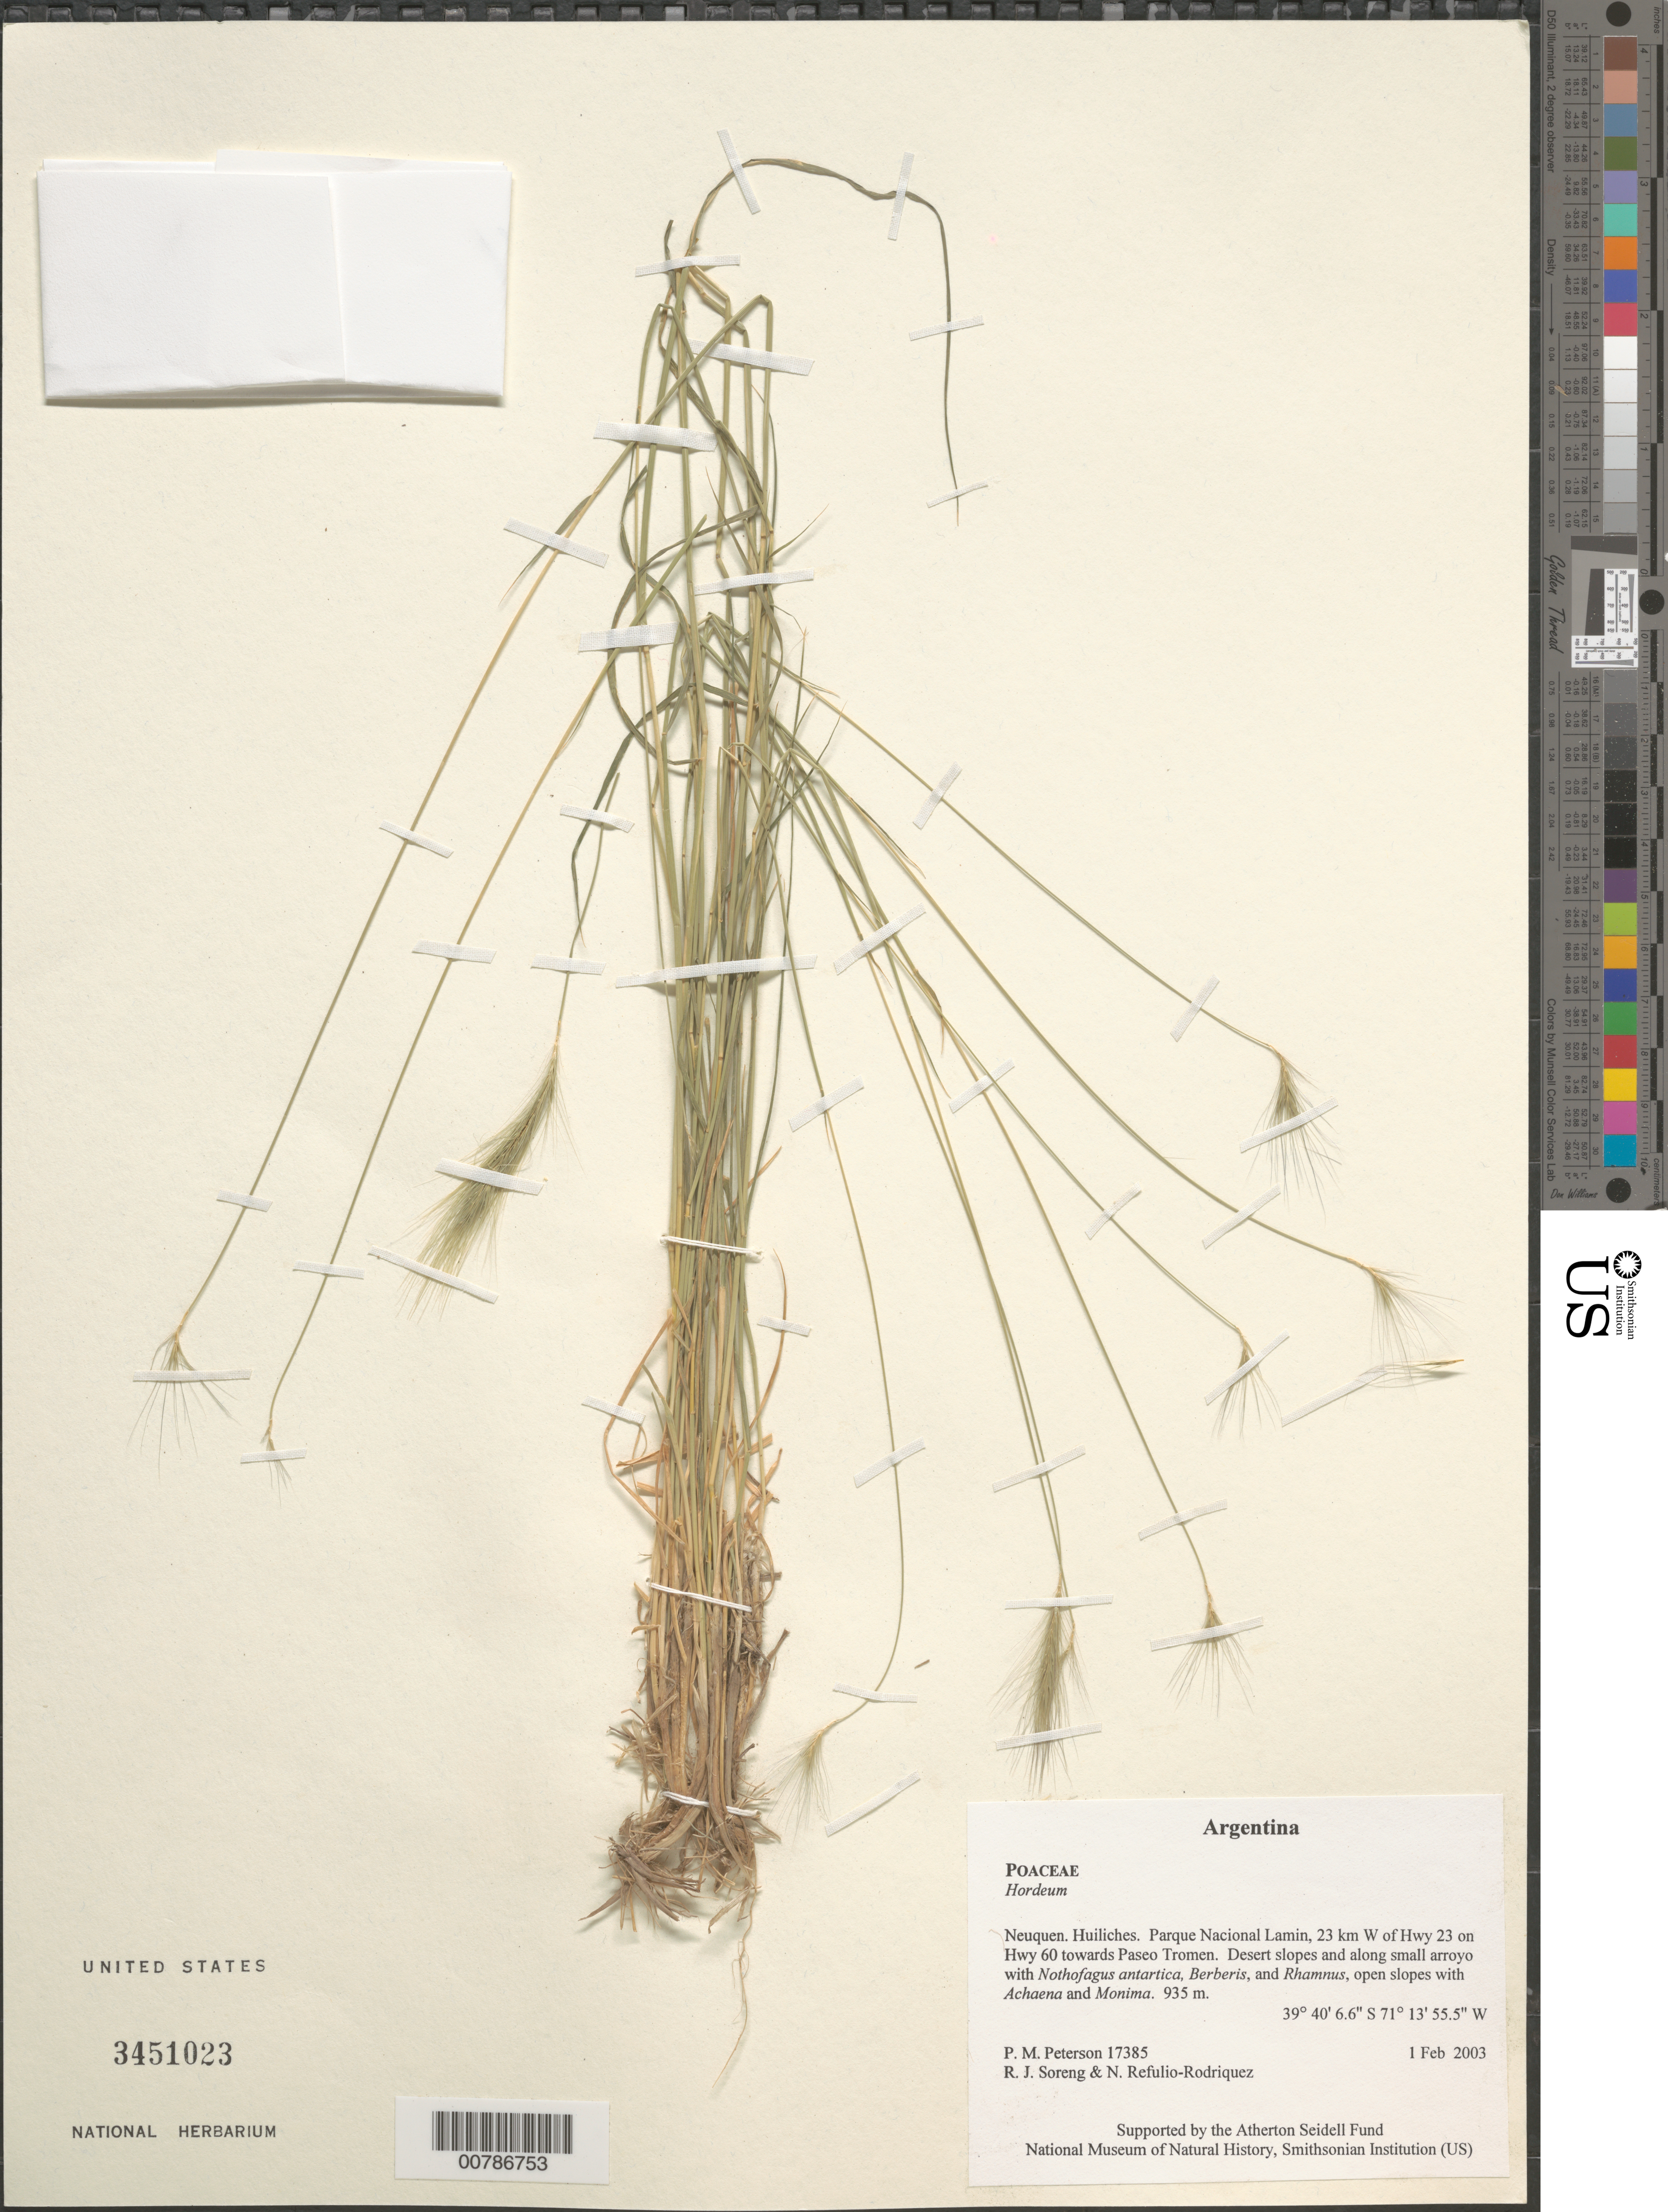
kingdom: Plantae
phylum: Tracheophyta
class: Liliopsida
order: Poales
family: Poaceae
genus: Hordeum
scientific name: Hordeum sp.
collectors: P. M. Peterson, R. J. Soreng & N. Refulio-Rodríguez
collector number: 17385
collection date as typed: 01 Feb 2003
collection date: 2003-02-01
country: Argentina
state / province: Neuquen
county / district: Huiliches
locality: Parque Nacional Lamin, 23 km W of Hwy 23 on Hwy 60 towards Paseo Tromen. Desert slopes and along small arroyo with Nothofagus antartica, Berberis, and Rhamnus, open slopes with Achaena and Monima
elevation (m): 935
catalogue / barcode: US 3451023